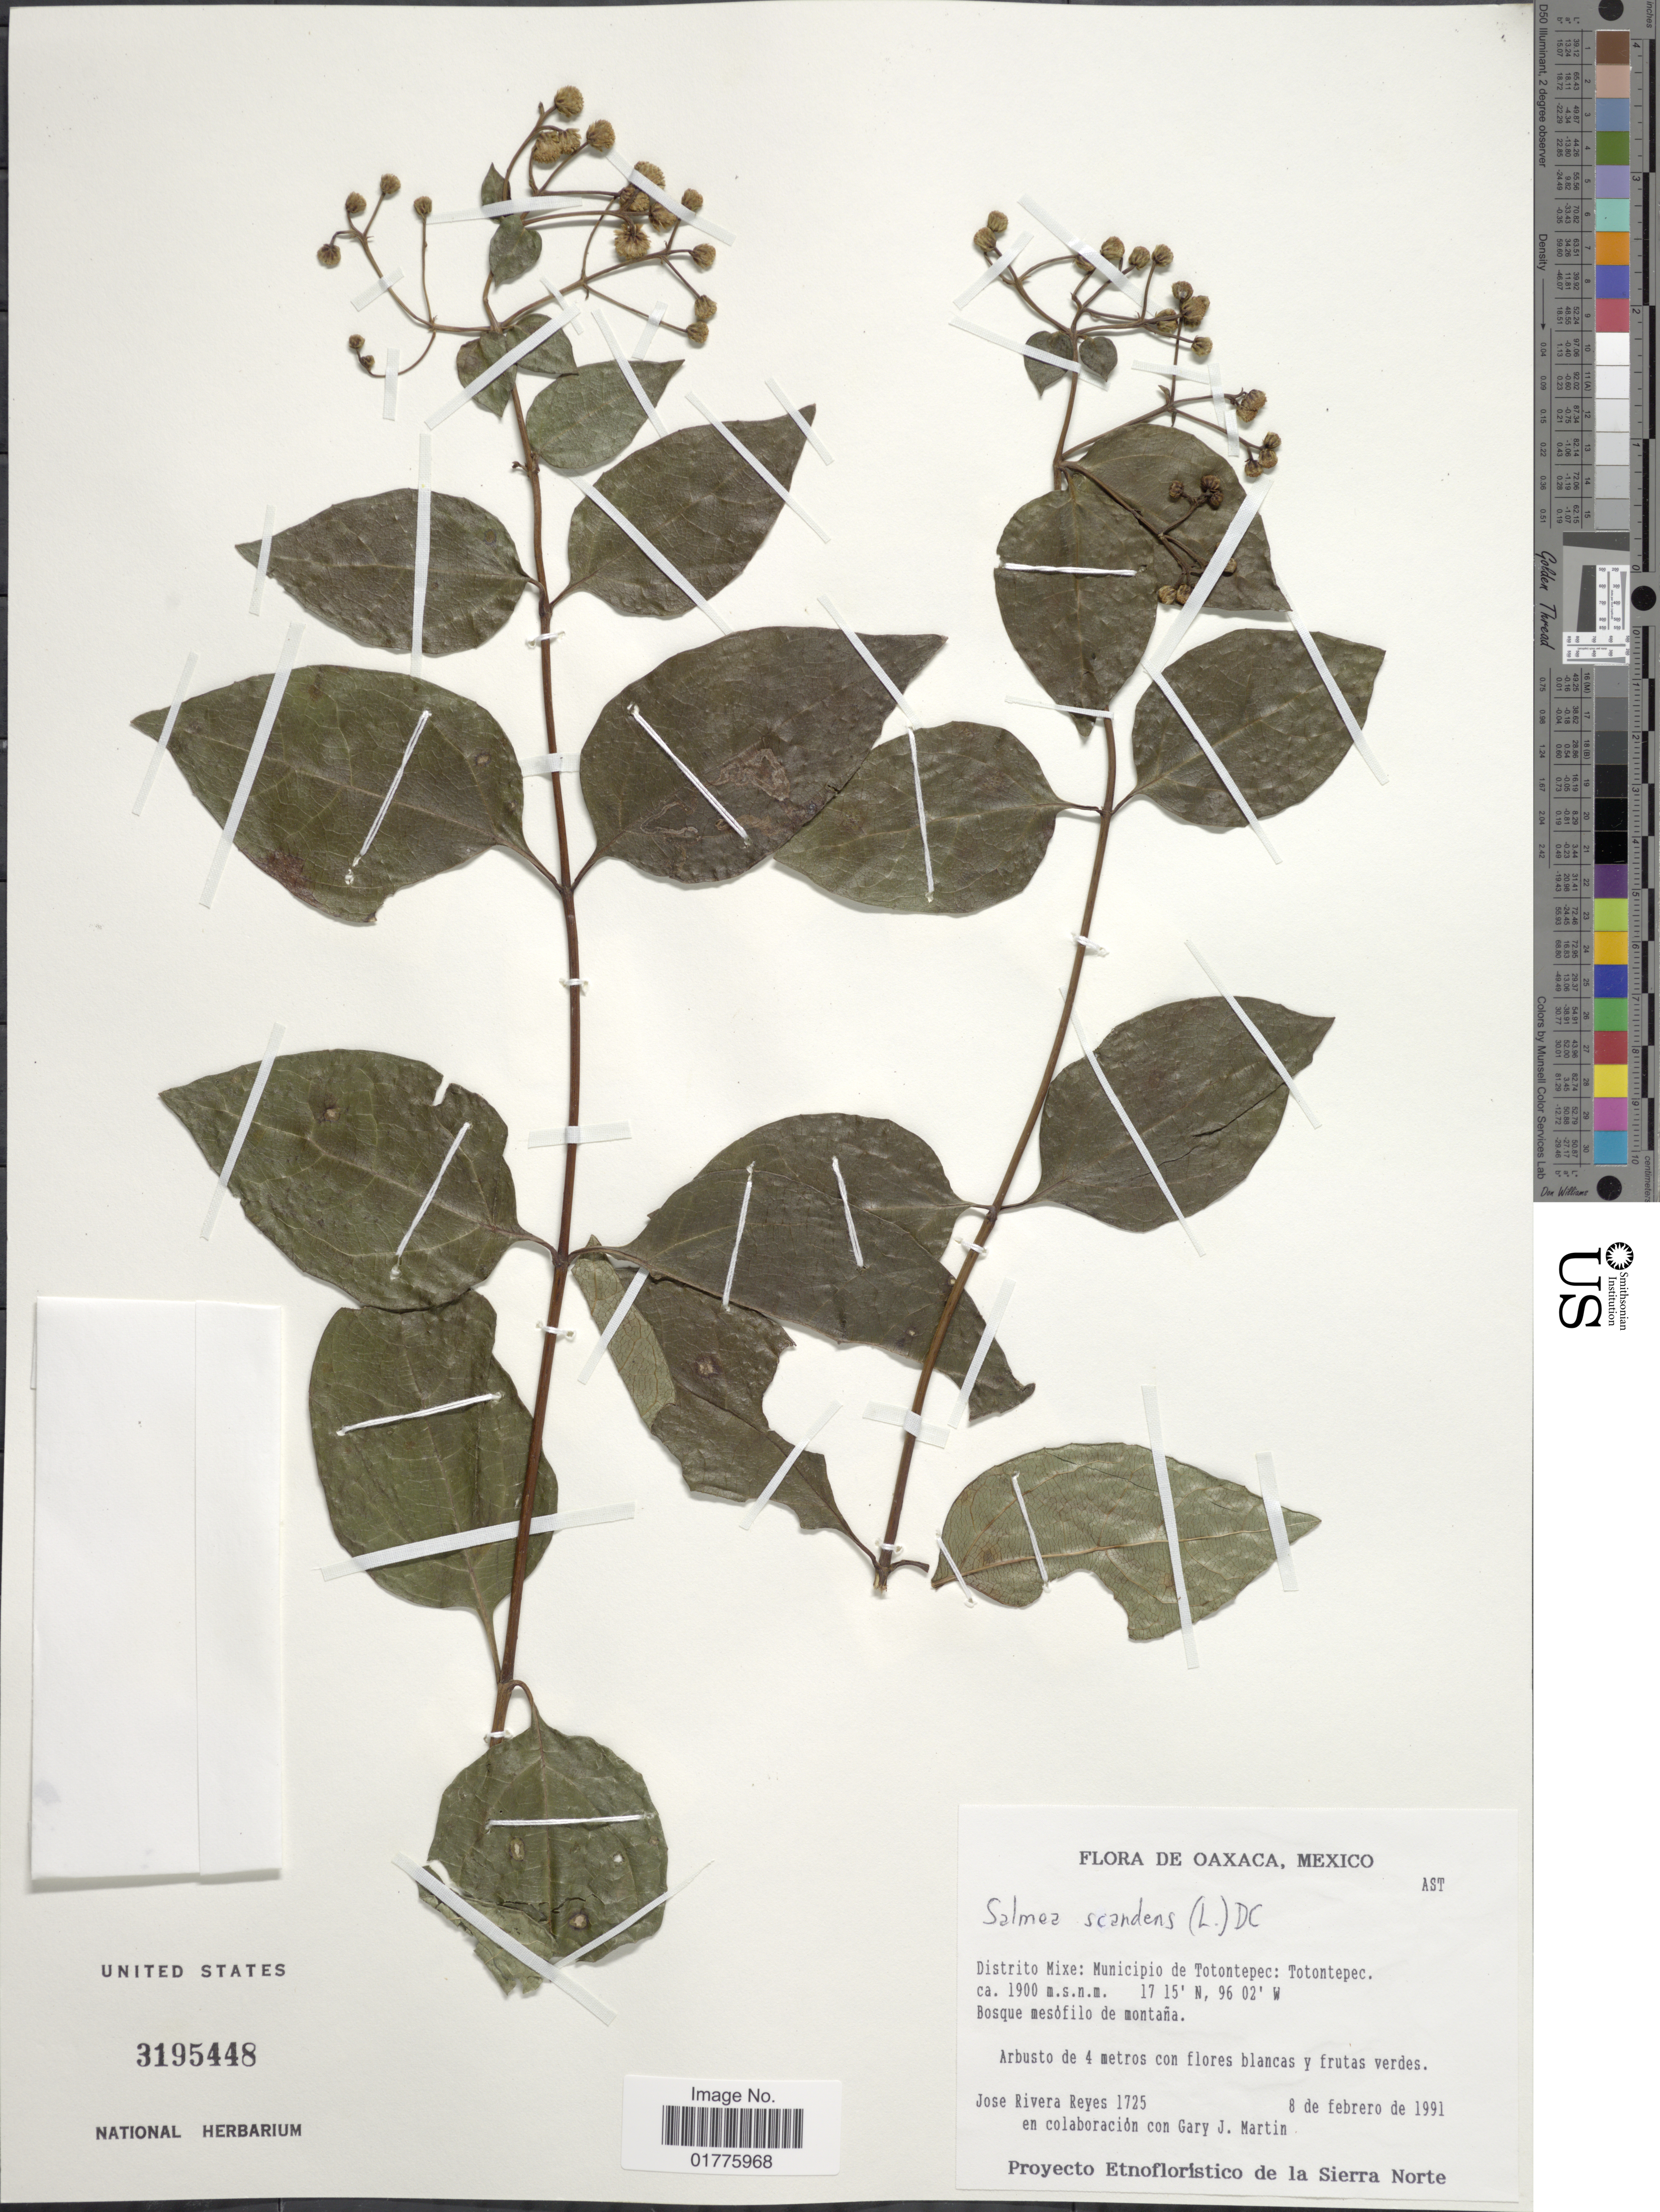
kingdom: Plantae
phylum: Tracheophyta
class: Magnoliopsida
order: Asterales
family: Asteraceae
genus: Salmea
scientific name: Salmea scandens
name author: (L.) DC.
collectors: J. Reyes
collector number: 1725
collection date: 1991-02-08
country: Mexico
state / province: Oaxaca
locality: Distrito Mixe: Municipio de Totontepec: Totontepec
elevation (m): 1900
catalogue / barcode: US 3195448